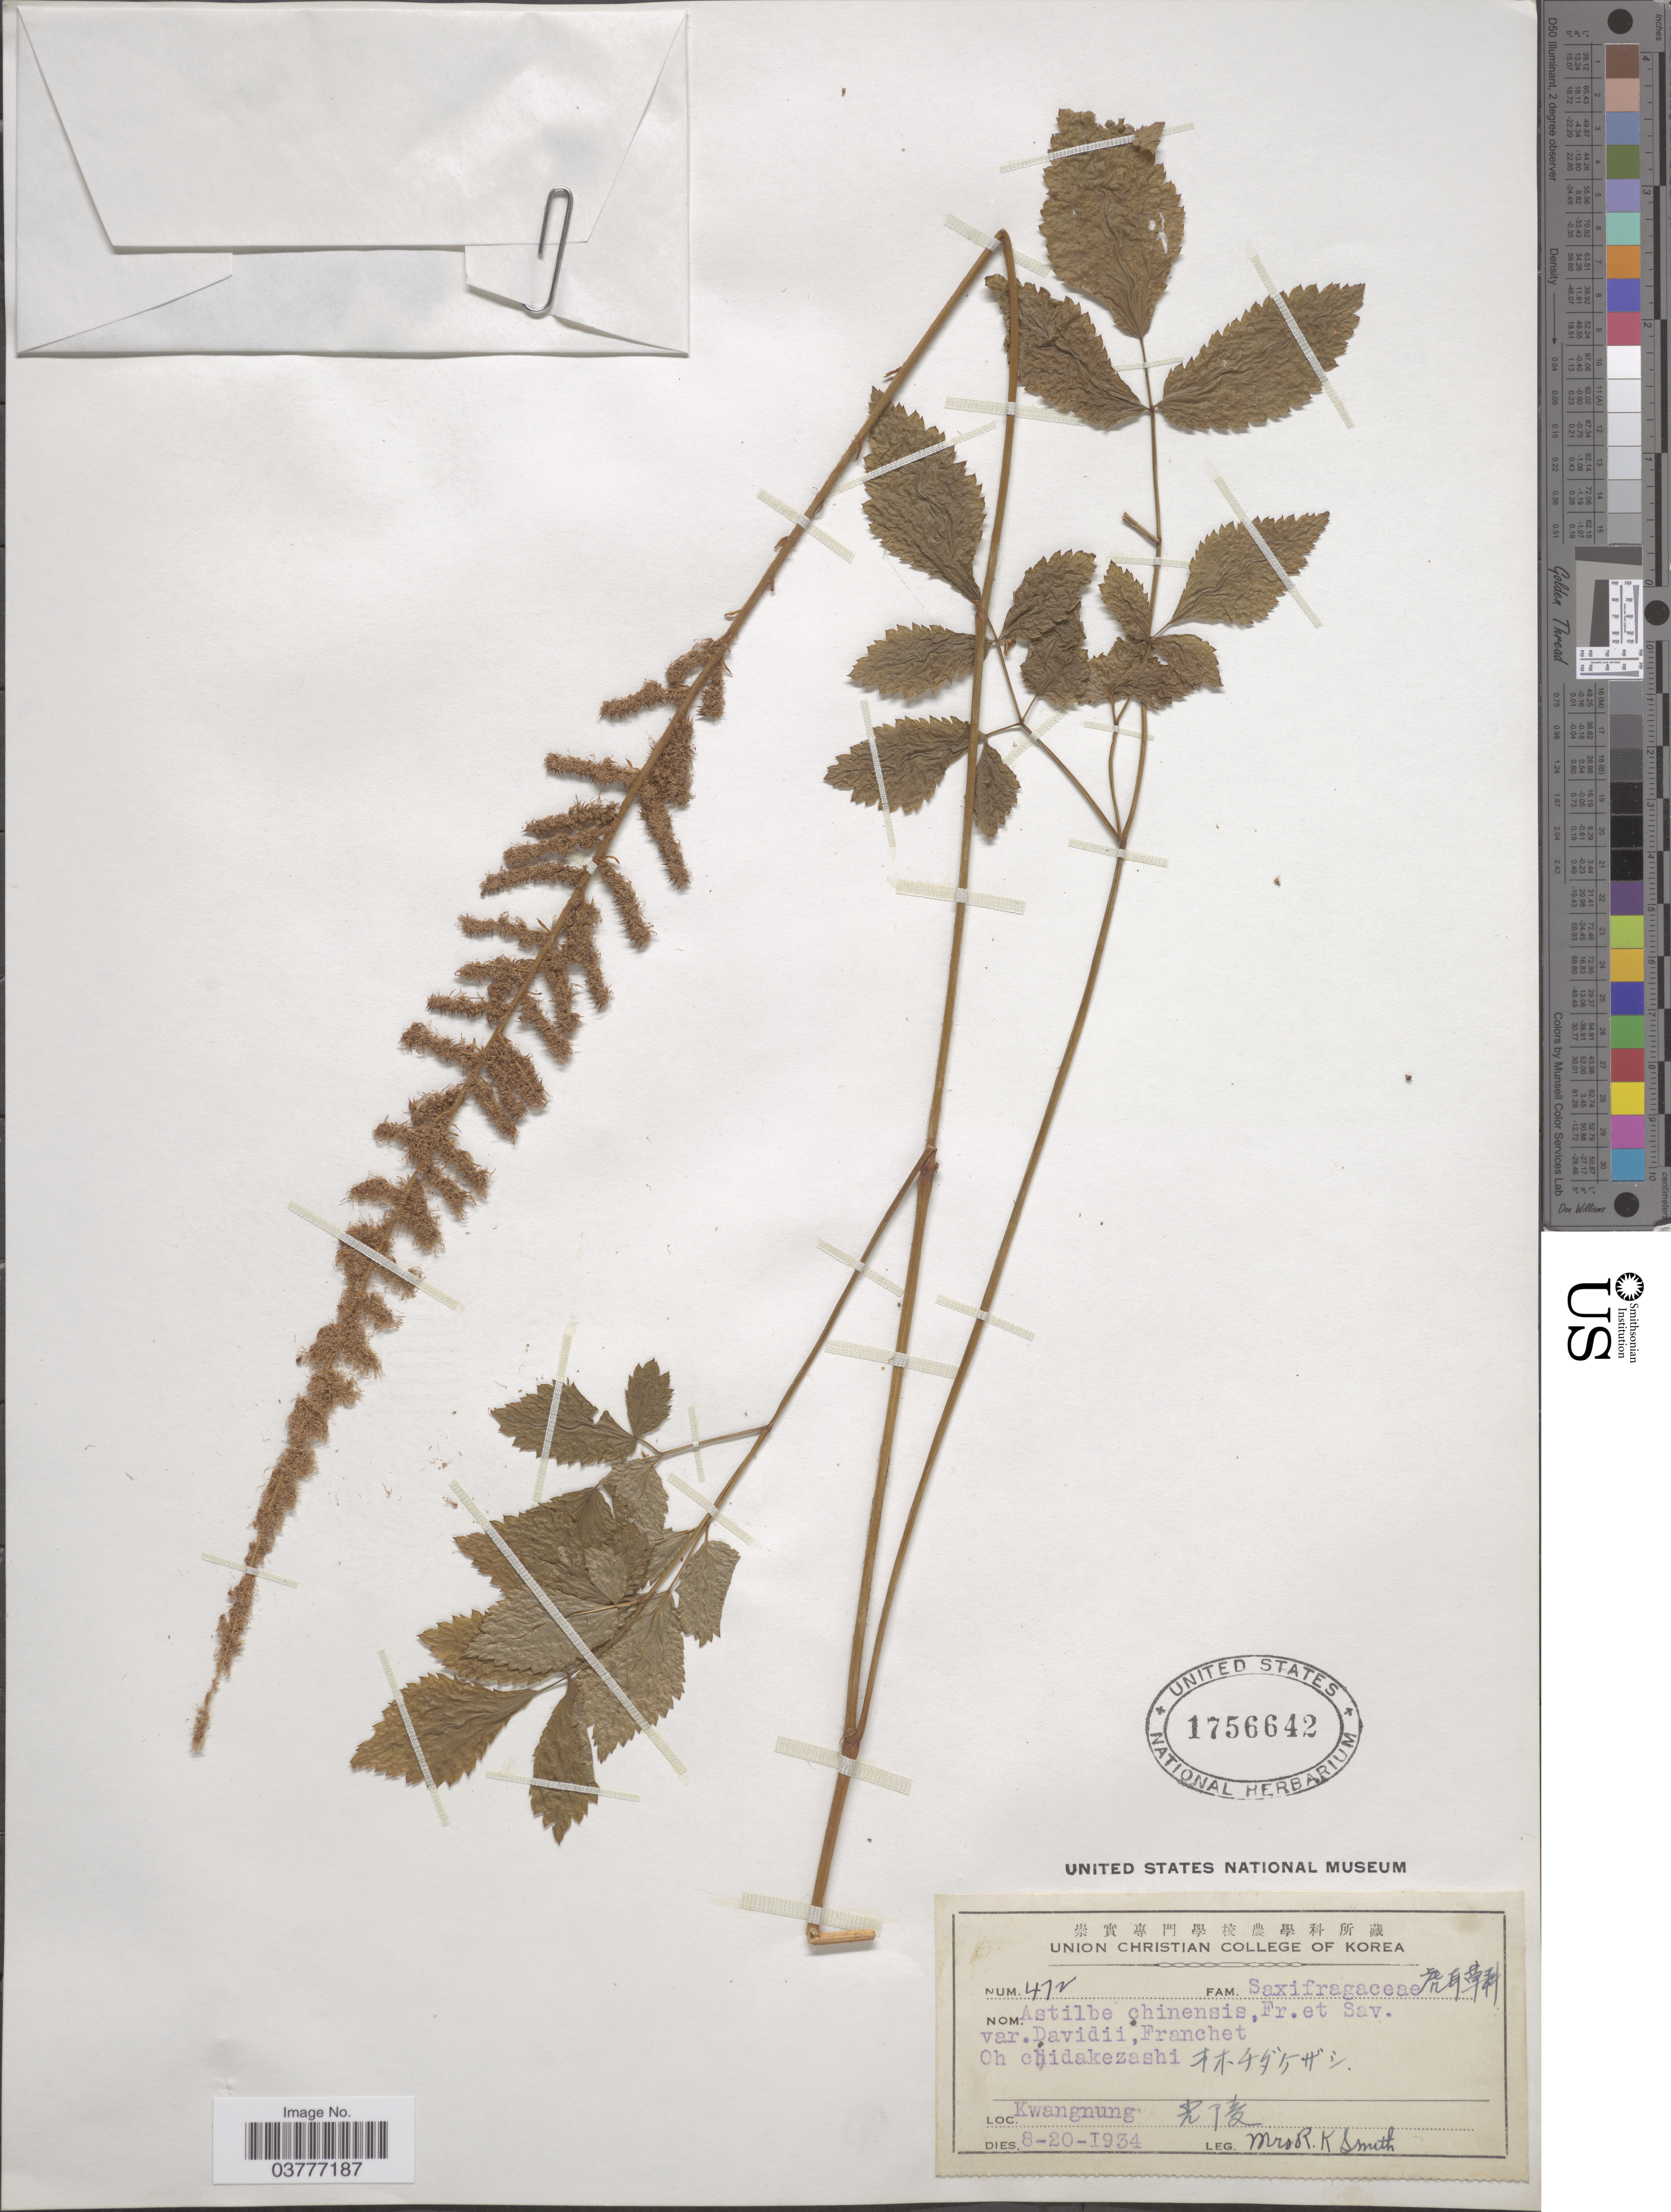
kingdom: Plantae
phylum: Tracheophyta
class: Magnoliopsida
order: Saxifragales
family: Saxifragaceae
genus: Astilbe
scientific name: Astilbe chinensis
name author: (Maxim.) Franch. & Sav.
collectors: Mrs. R. K. Smith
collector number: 472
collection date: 1934-08-20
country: South Korea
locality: X. Kwangnung.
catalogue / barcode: US 1756642